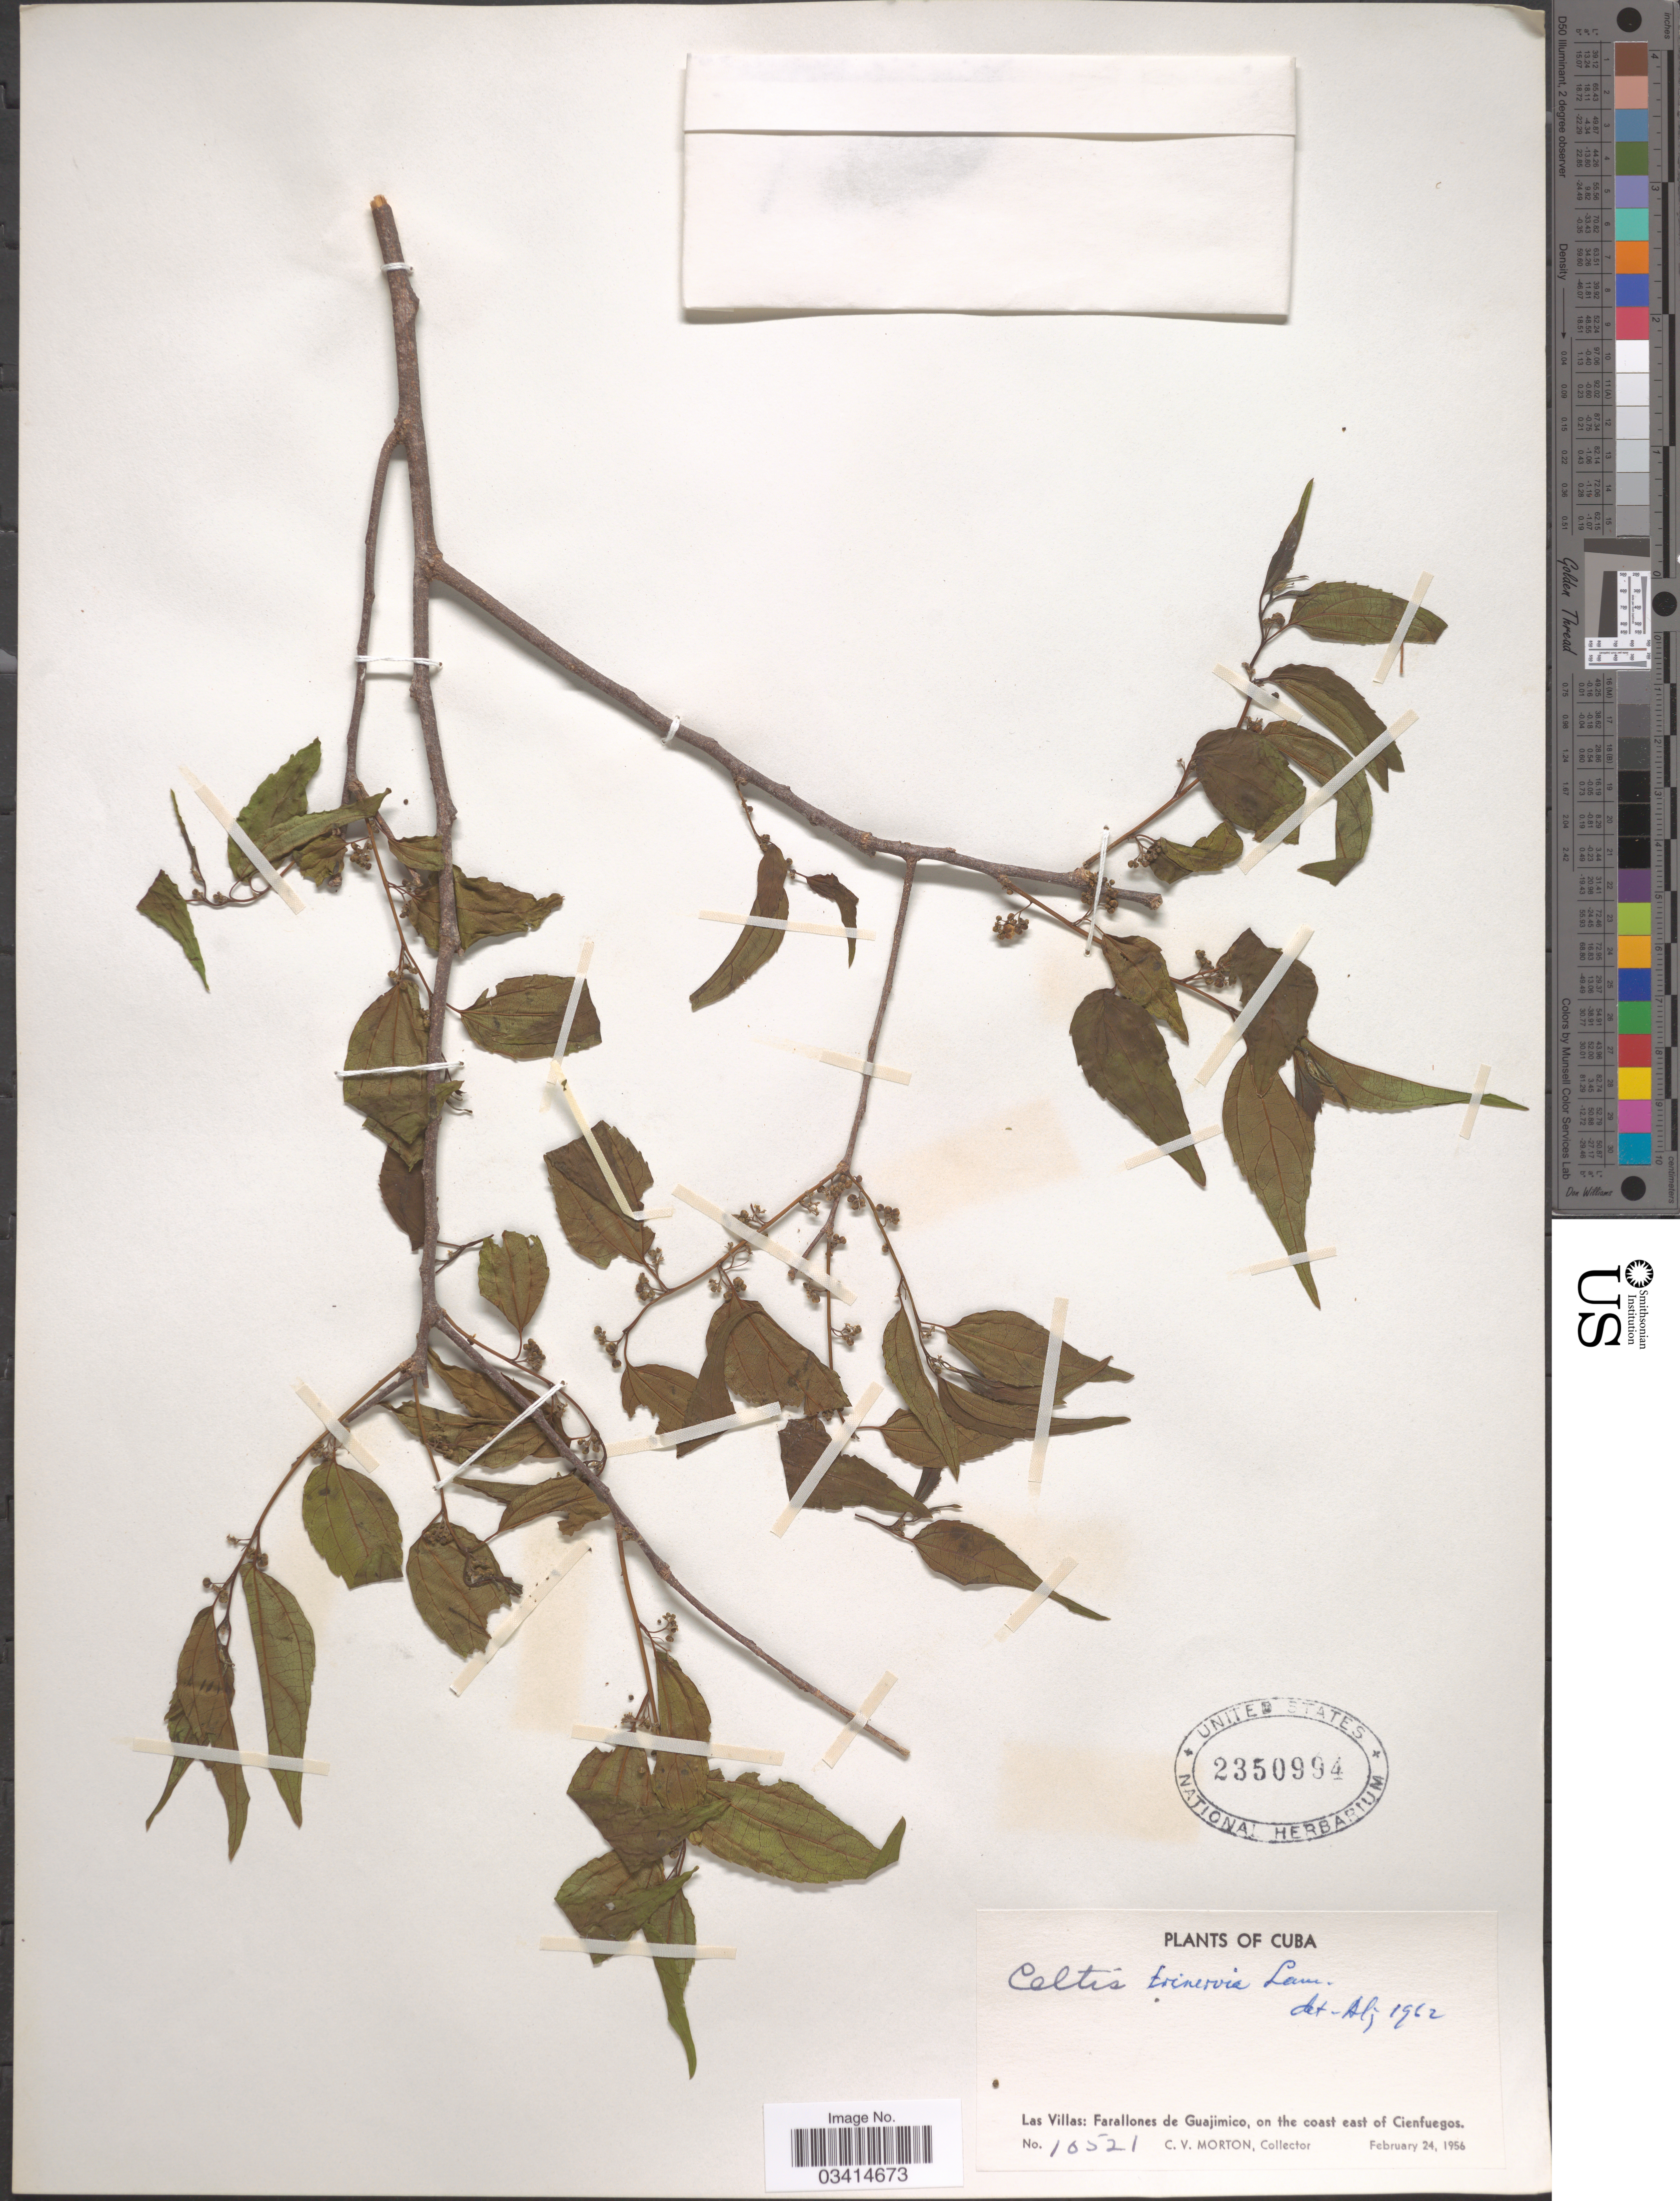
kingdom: Plantae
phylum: Tracheophyta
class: Magnoliopsida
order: Rosales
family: Cannabaceae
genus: Celtis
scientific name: Celtis trinervia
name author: Lam.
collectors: C. V. Morton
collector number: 10521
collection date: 1956-02-24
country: Cuba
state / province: Las Villas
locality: Farallones de Guajimico, on the coast east of Cienfuegos.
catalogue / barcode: US 2350994